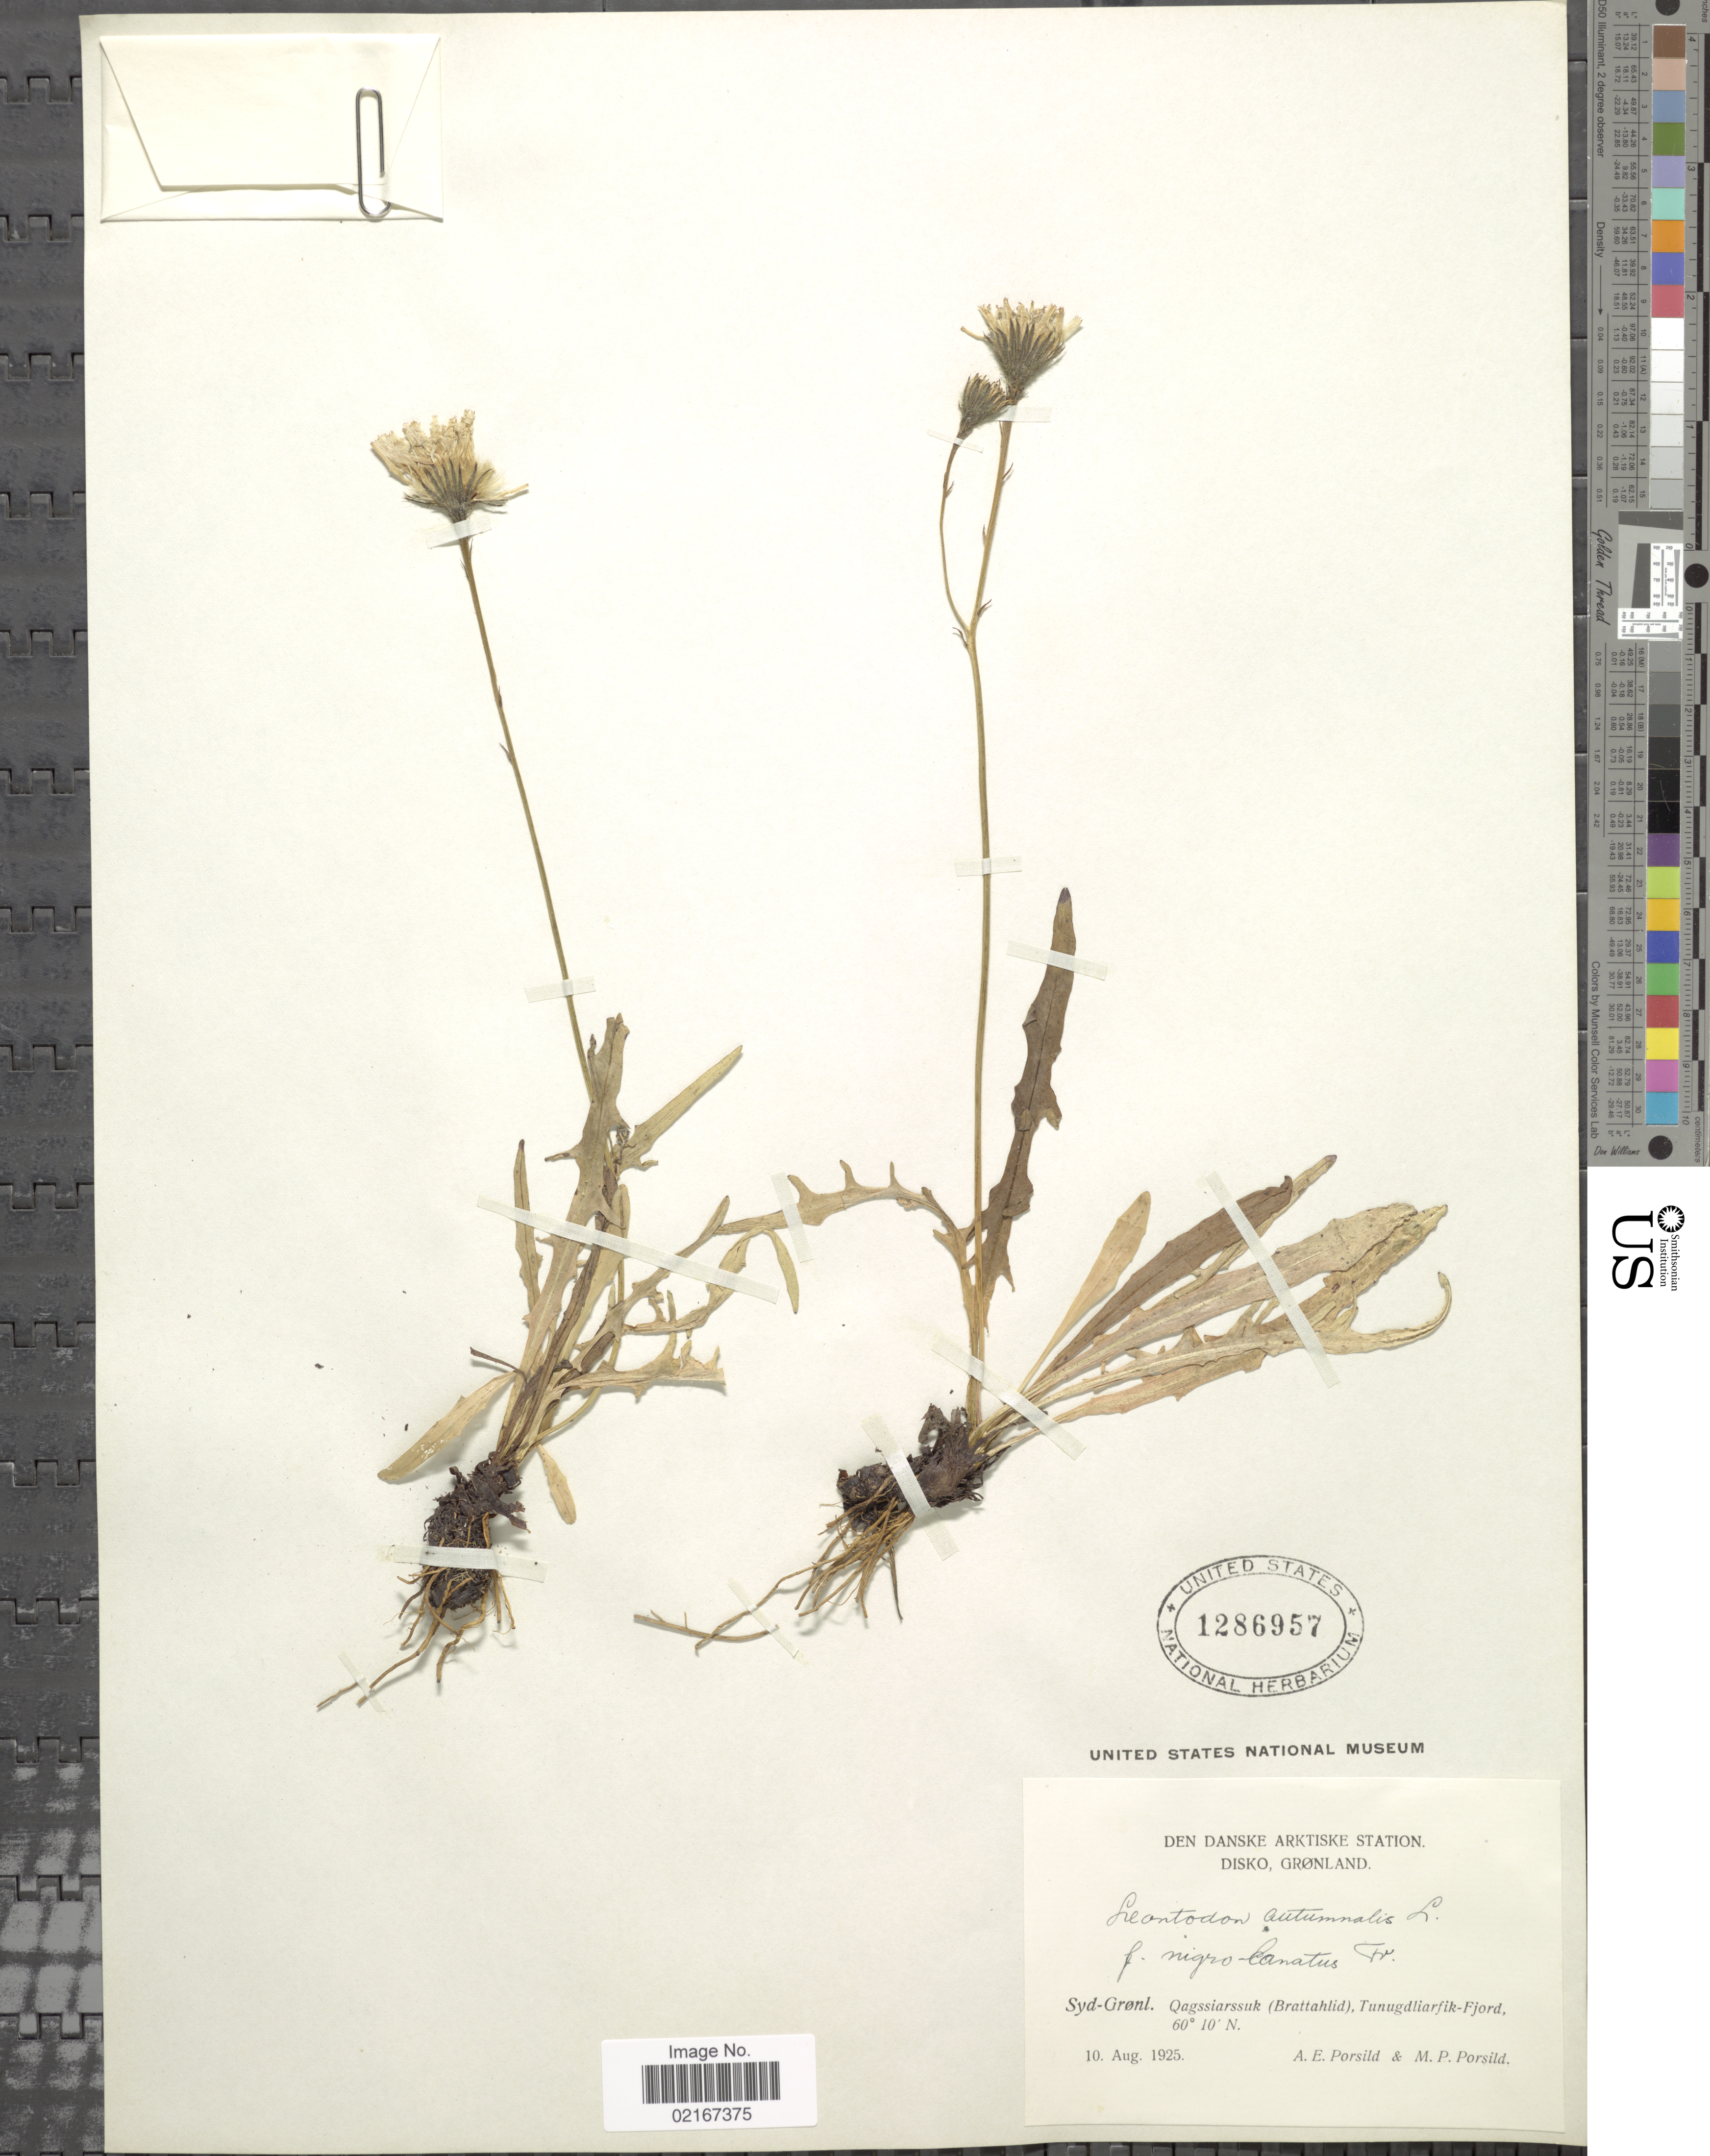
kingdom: Plantae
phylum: Tracheophyta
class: Magnoliopsida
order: Asterales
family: Asteraceae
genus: Scorzoneroides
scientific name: Scorzoneroides autumnalis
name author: (L.) Moench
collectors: A. E. Porsild & M. P. Porsild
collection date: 1925-08-10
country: Greenland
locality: Syd-Gronl., Qagssiarssuk (Brattahlid), Tunugdliarfik-Fjord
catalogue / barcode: US 1286957